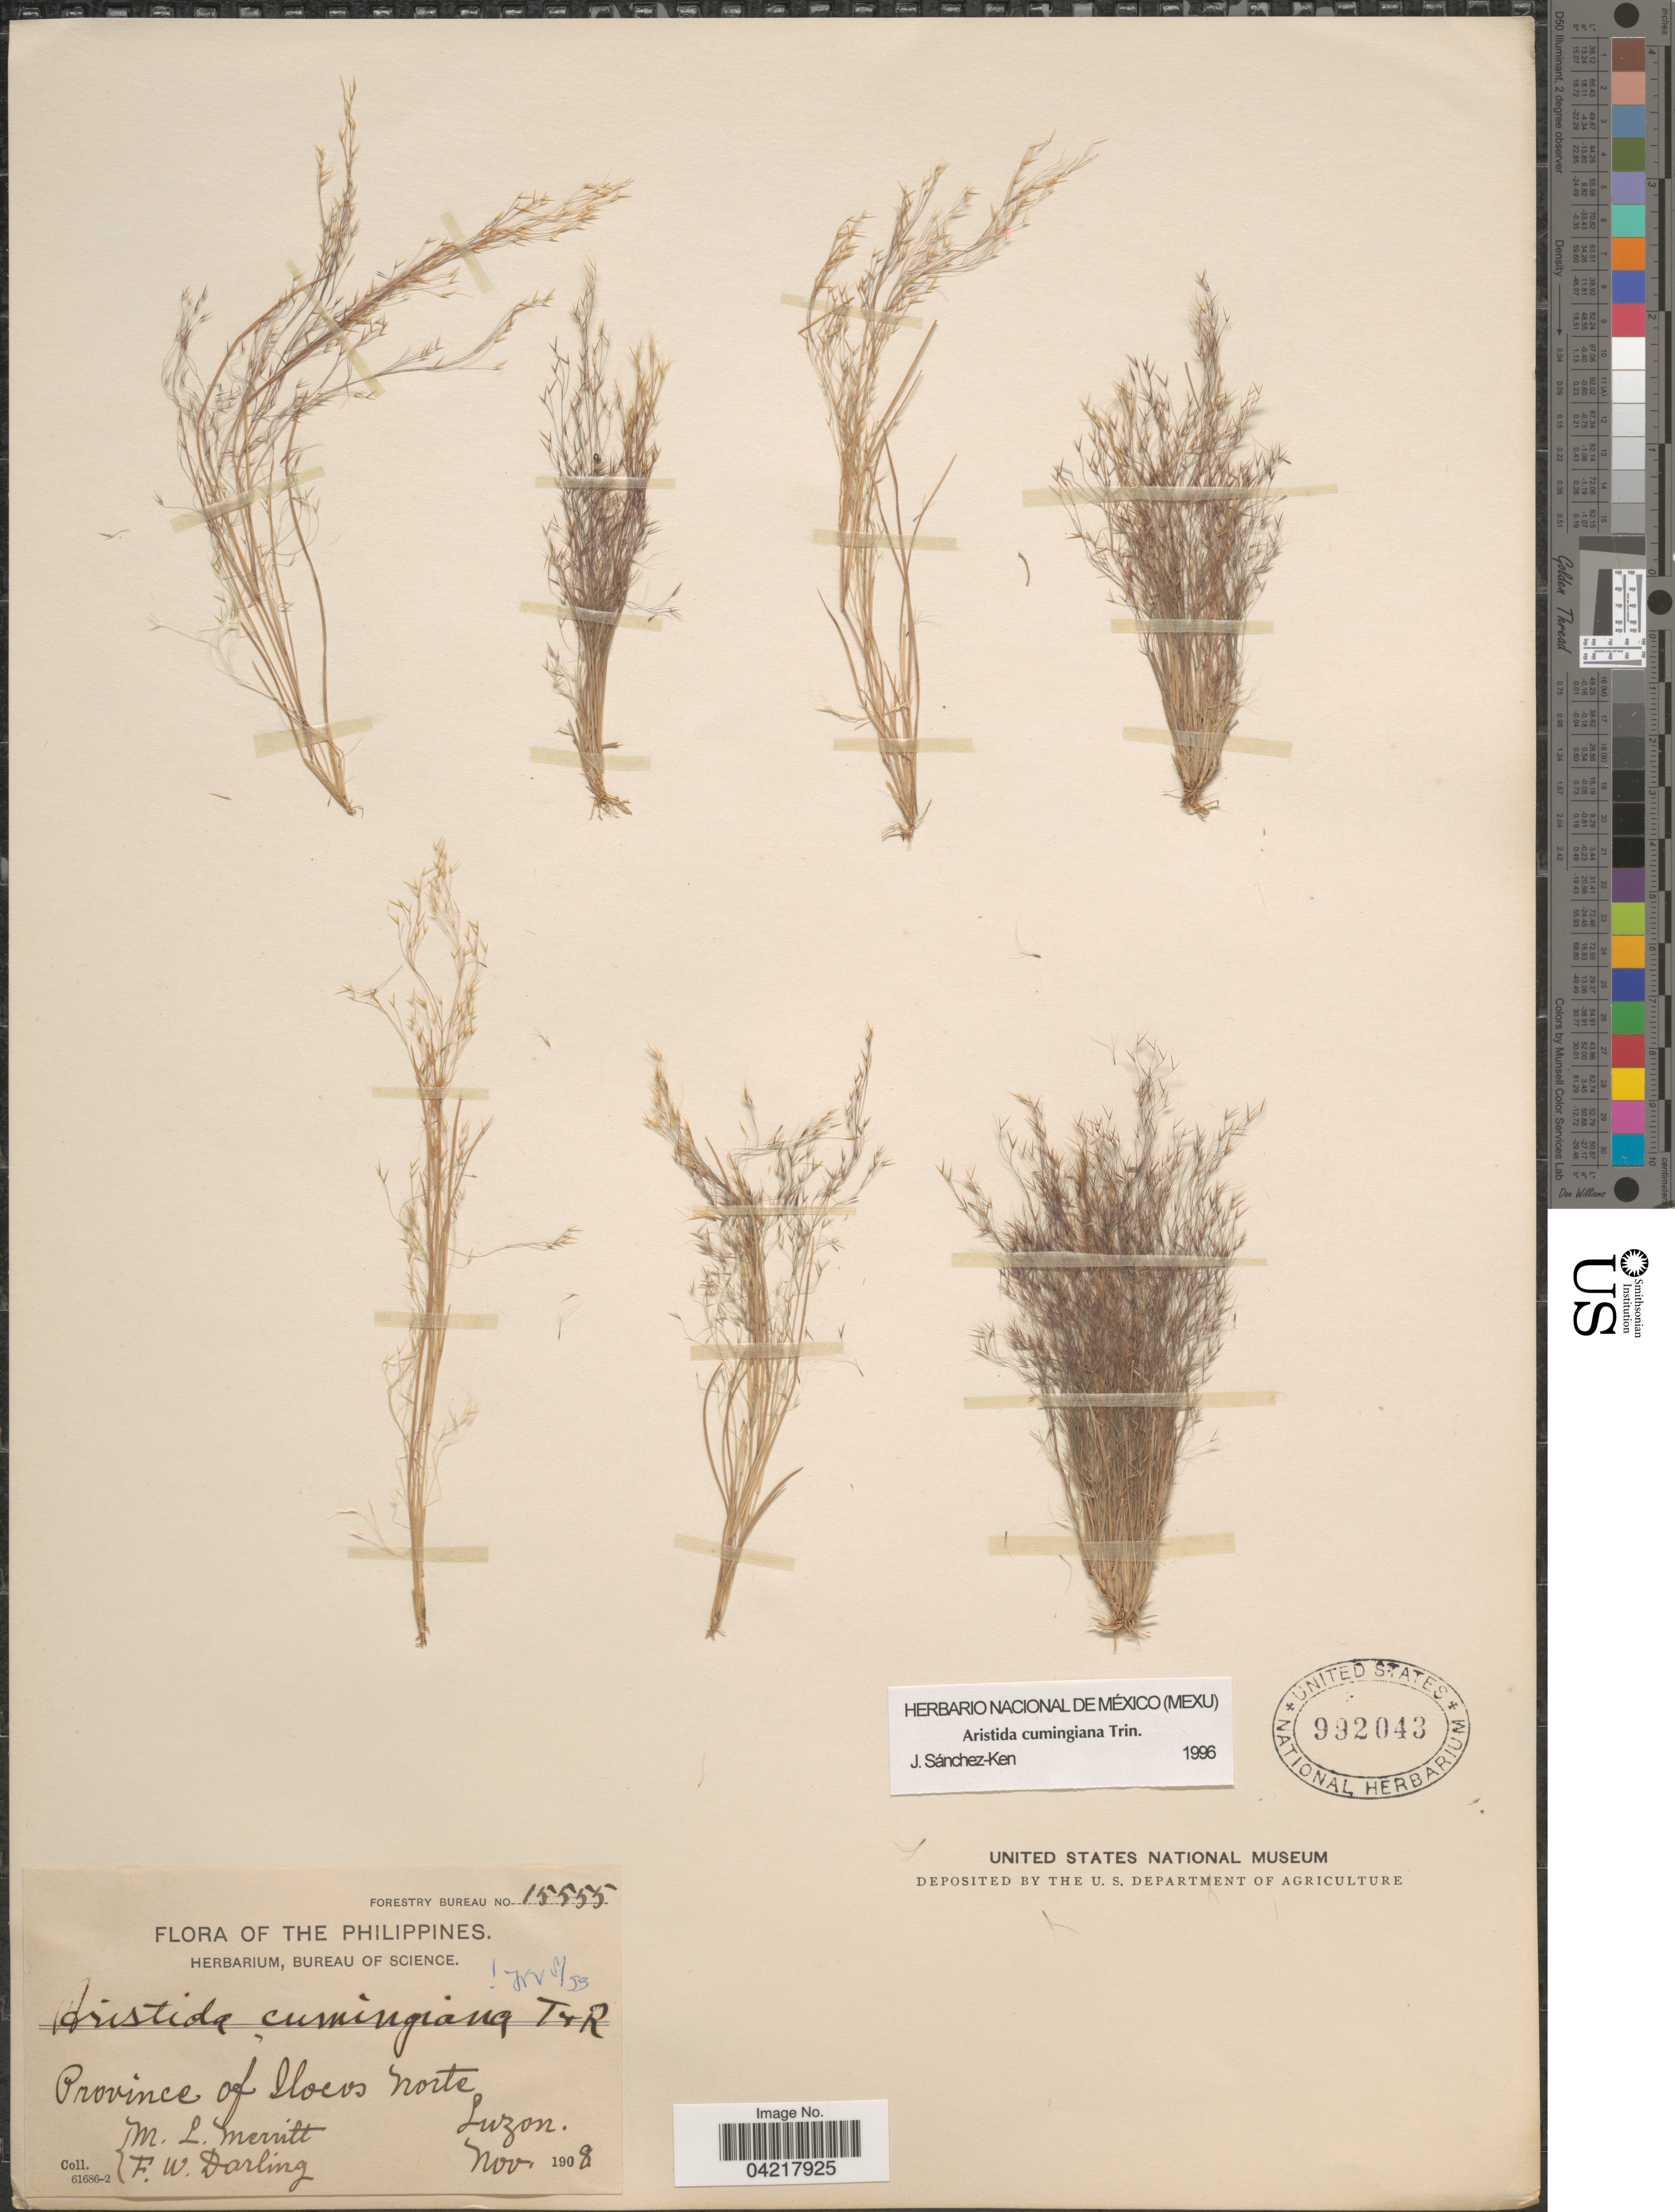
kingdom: Plantae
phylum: Tracheophyta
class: Liliopsida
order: Poales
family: Poaceae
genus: Aristida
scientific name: Aristida cumingiana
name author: Trin. & Rupr.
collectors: M. L. Merritt & F. Darling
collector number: Forestry Bureau 1555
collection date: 1908-11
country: Philippines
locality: Province of Ilocos Norte. Luzon.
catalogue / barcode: US 992043